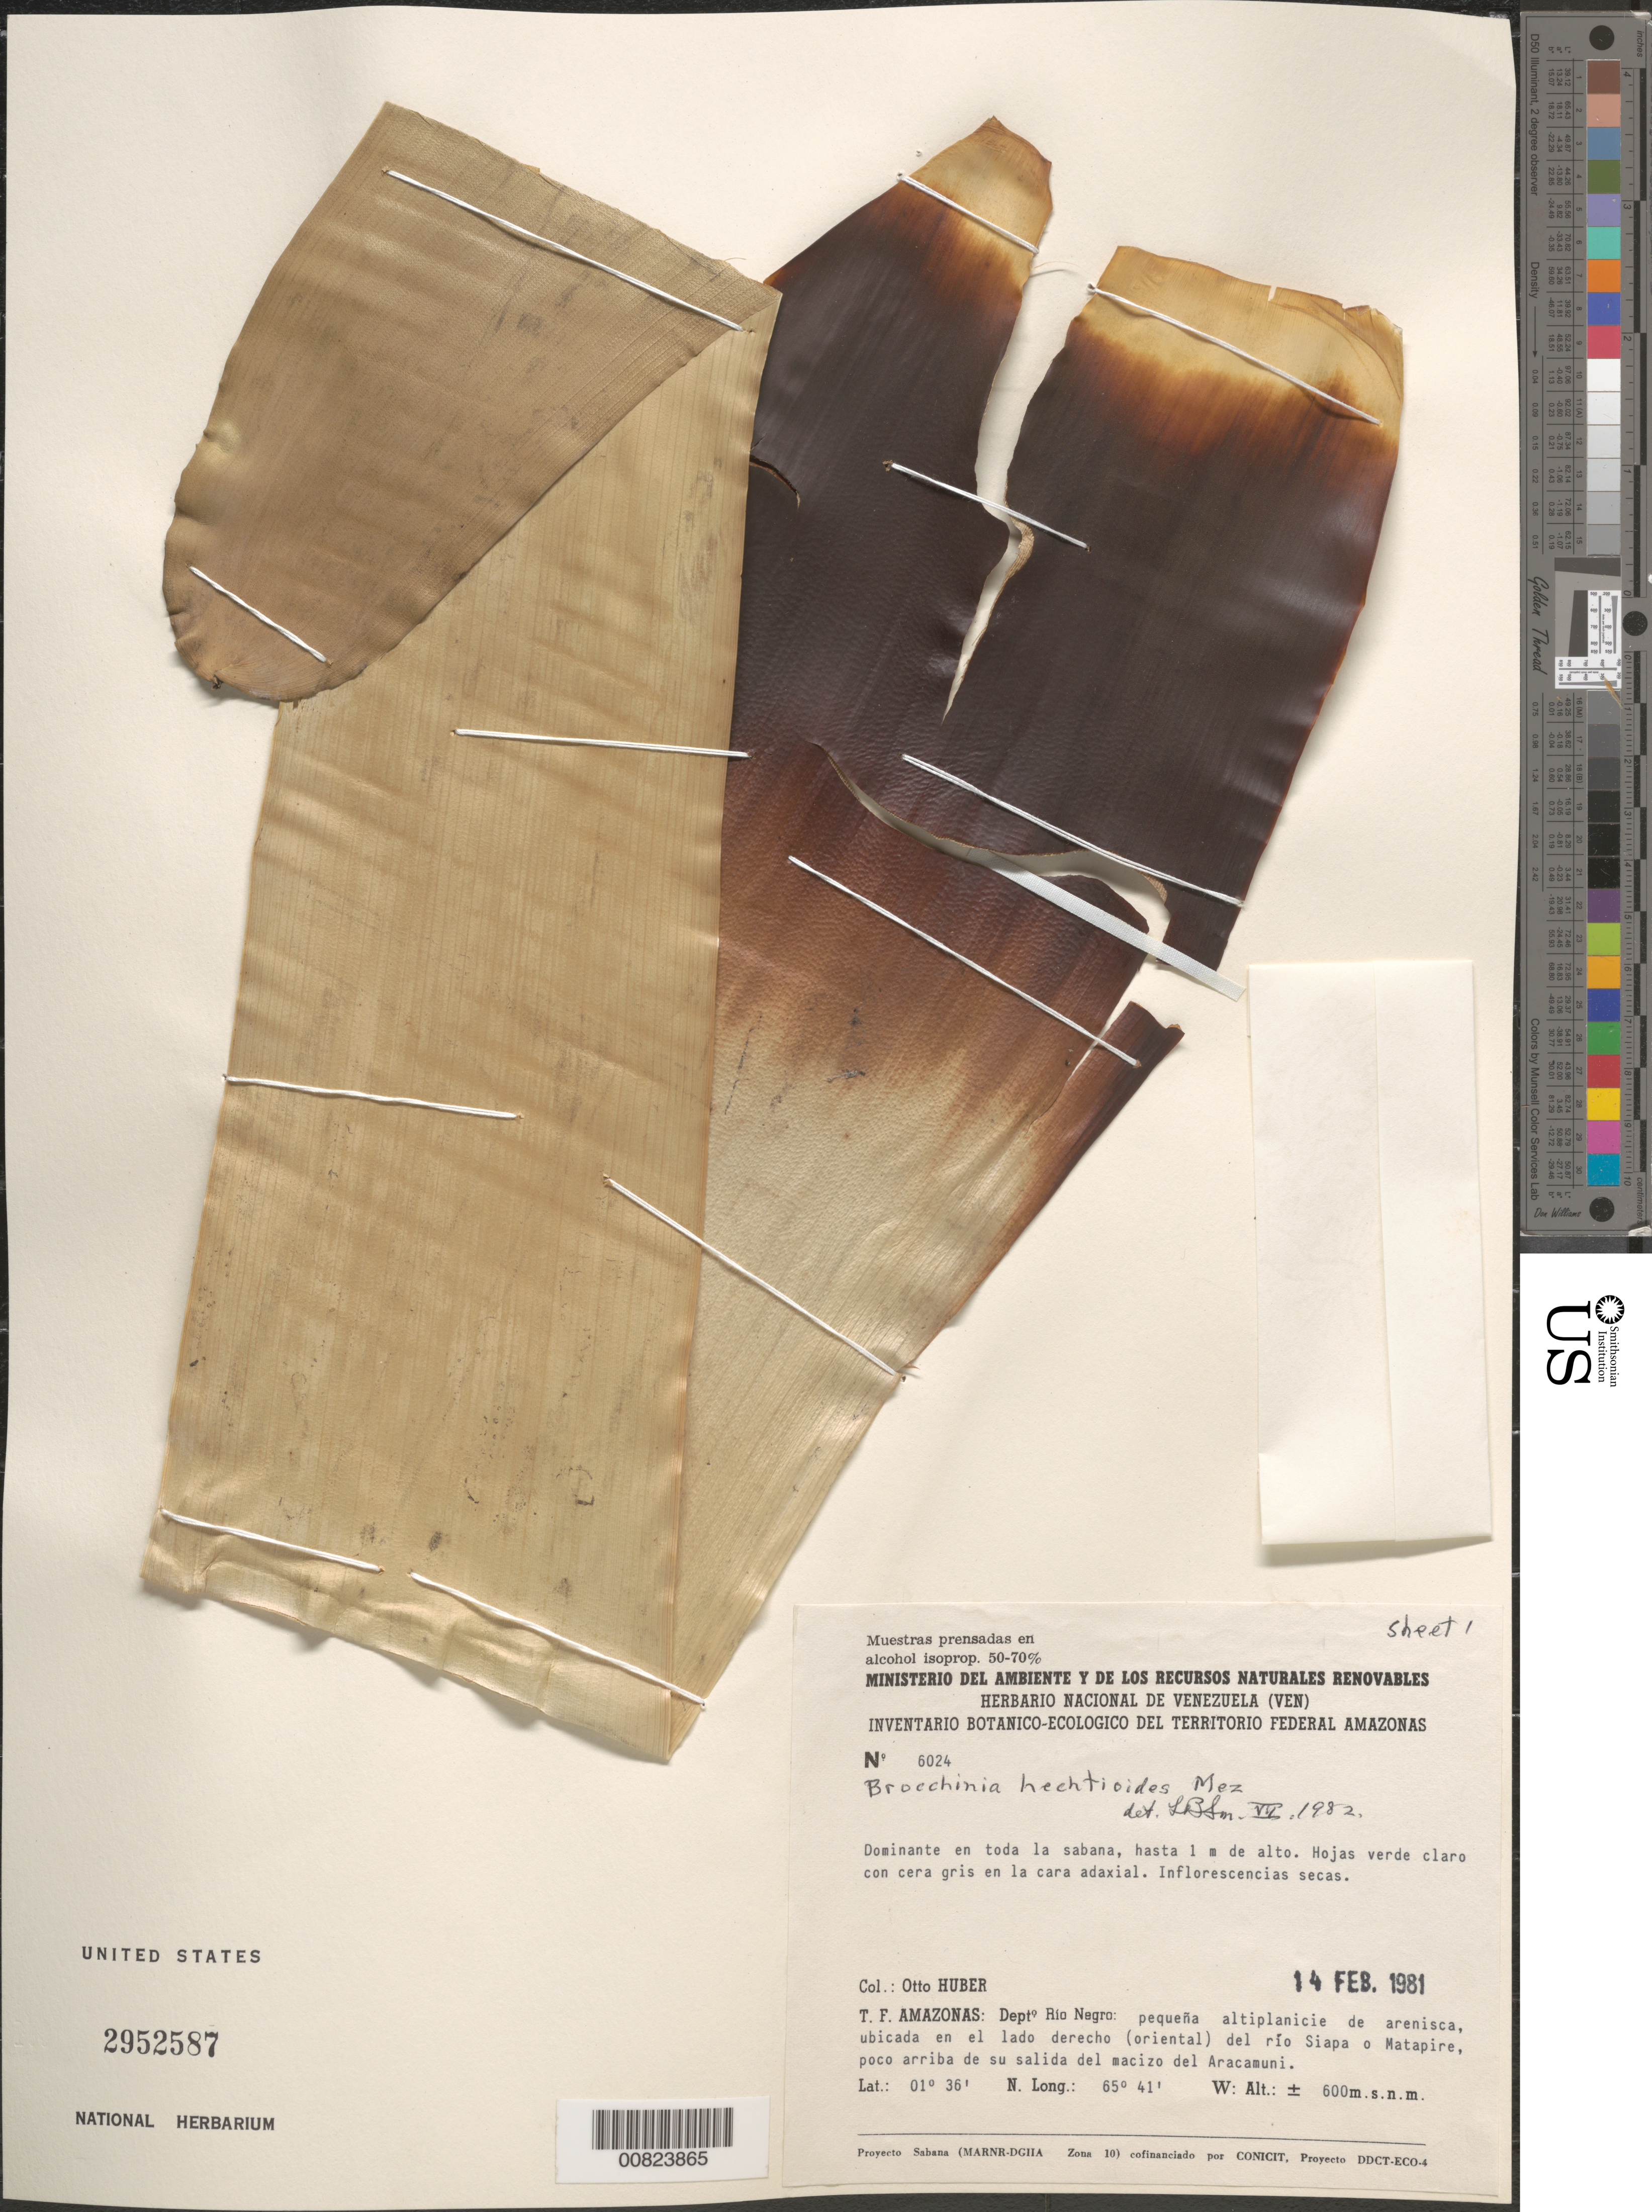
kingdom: Plantae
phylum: Tracheophyta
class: Liliopsida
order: Poales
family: Bromeliaceae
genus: Brocchinia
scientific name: Brocchinia hechtioides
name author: Mez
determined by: Smith, Lyman B., (US), NMNH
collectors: O. Huber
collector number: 6024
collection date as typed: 14-Feb-81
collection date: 1981-02-14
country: Venezuela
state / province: Amazonas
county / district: Río Negro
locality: Río Siapa o Matapire, poco arriba de su salida del macizo del Aracamuni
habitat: Pequeña altiplanicie de arenisca; en sabana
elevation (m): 600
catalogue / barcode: US 2952587